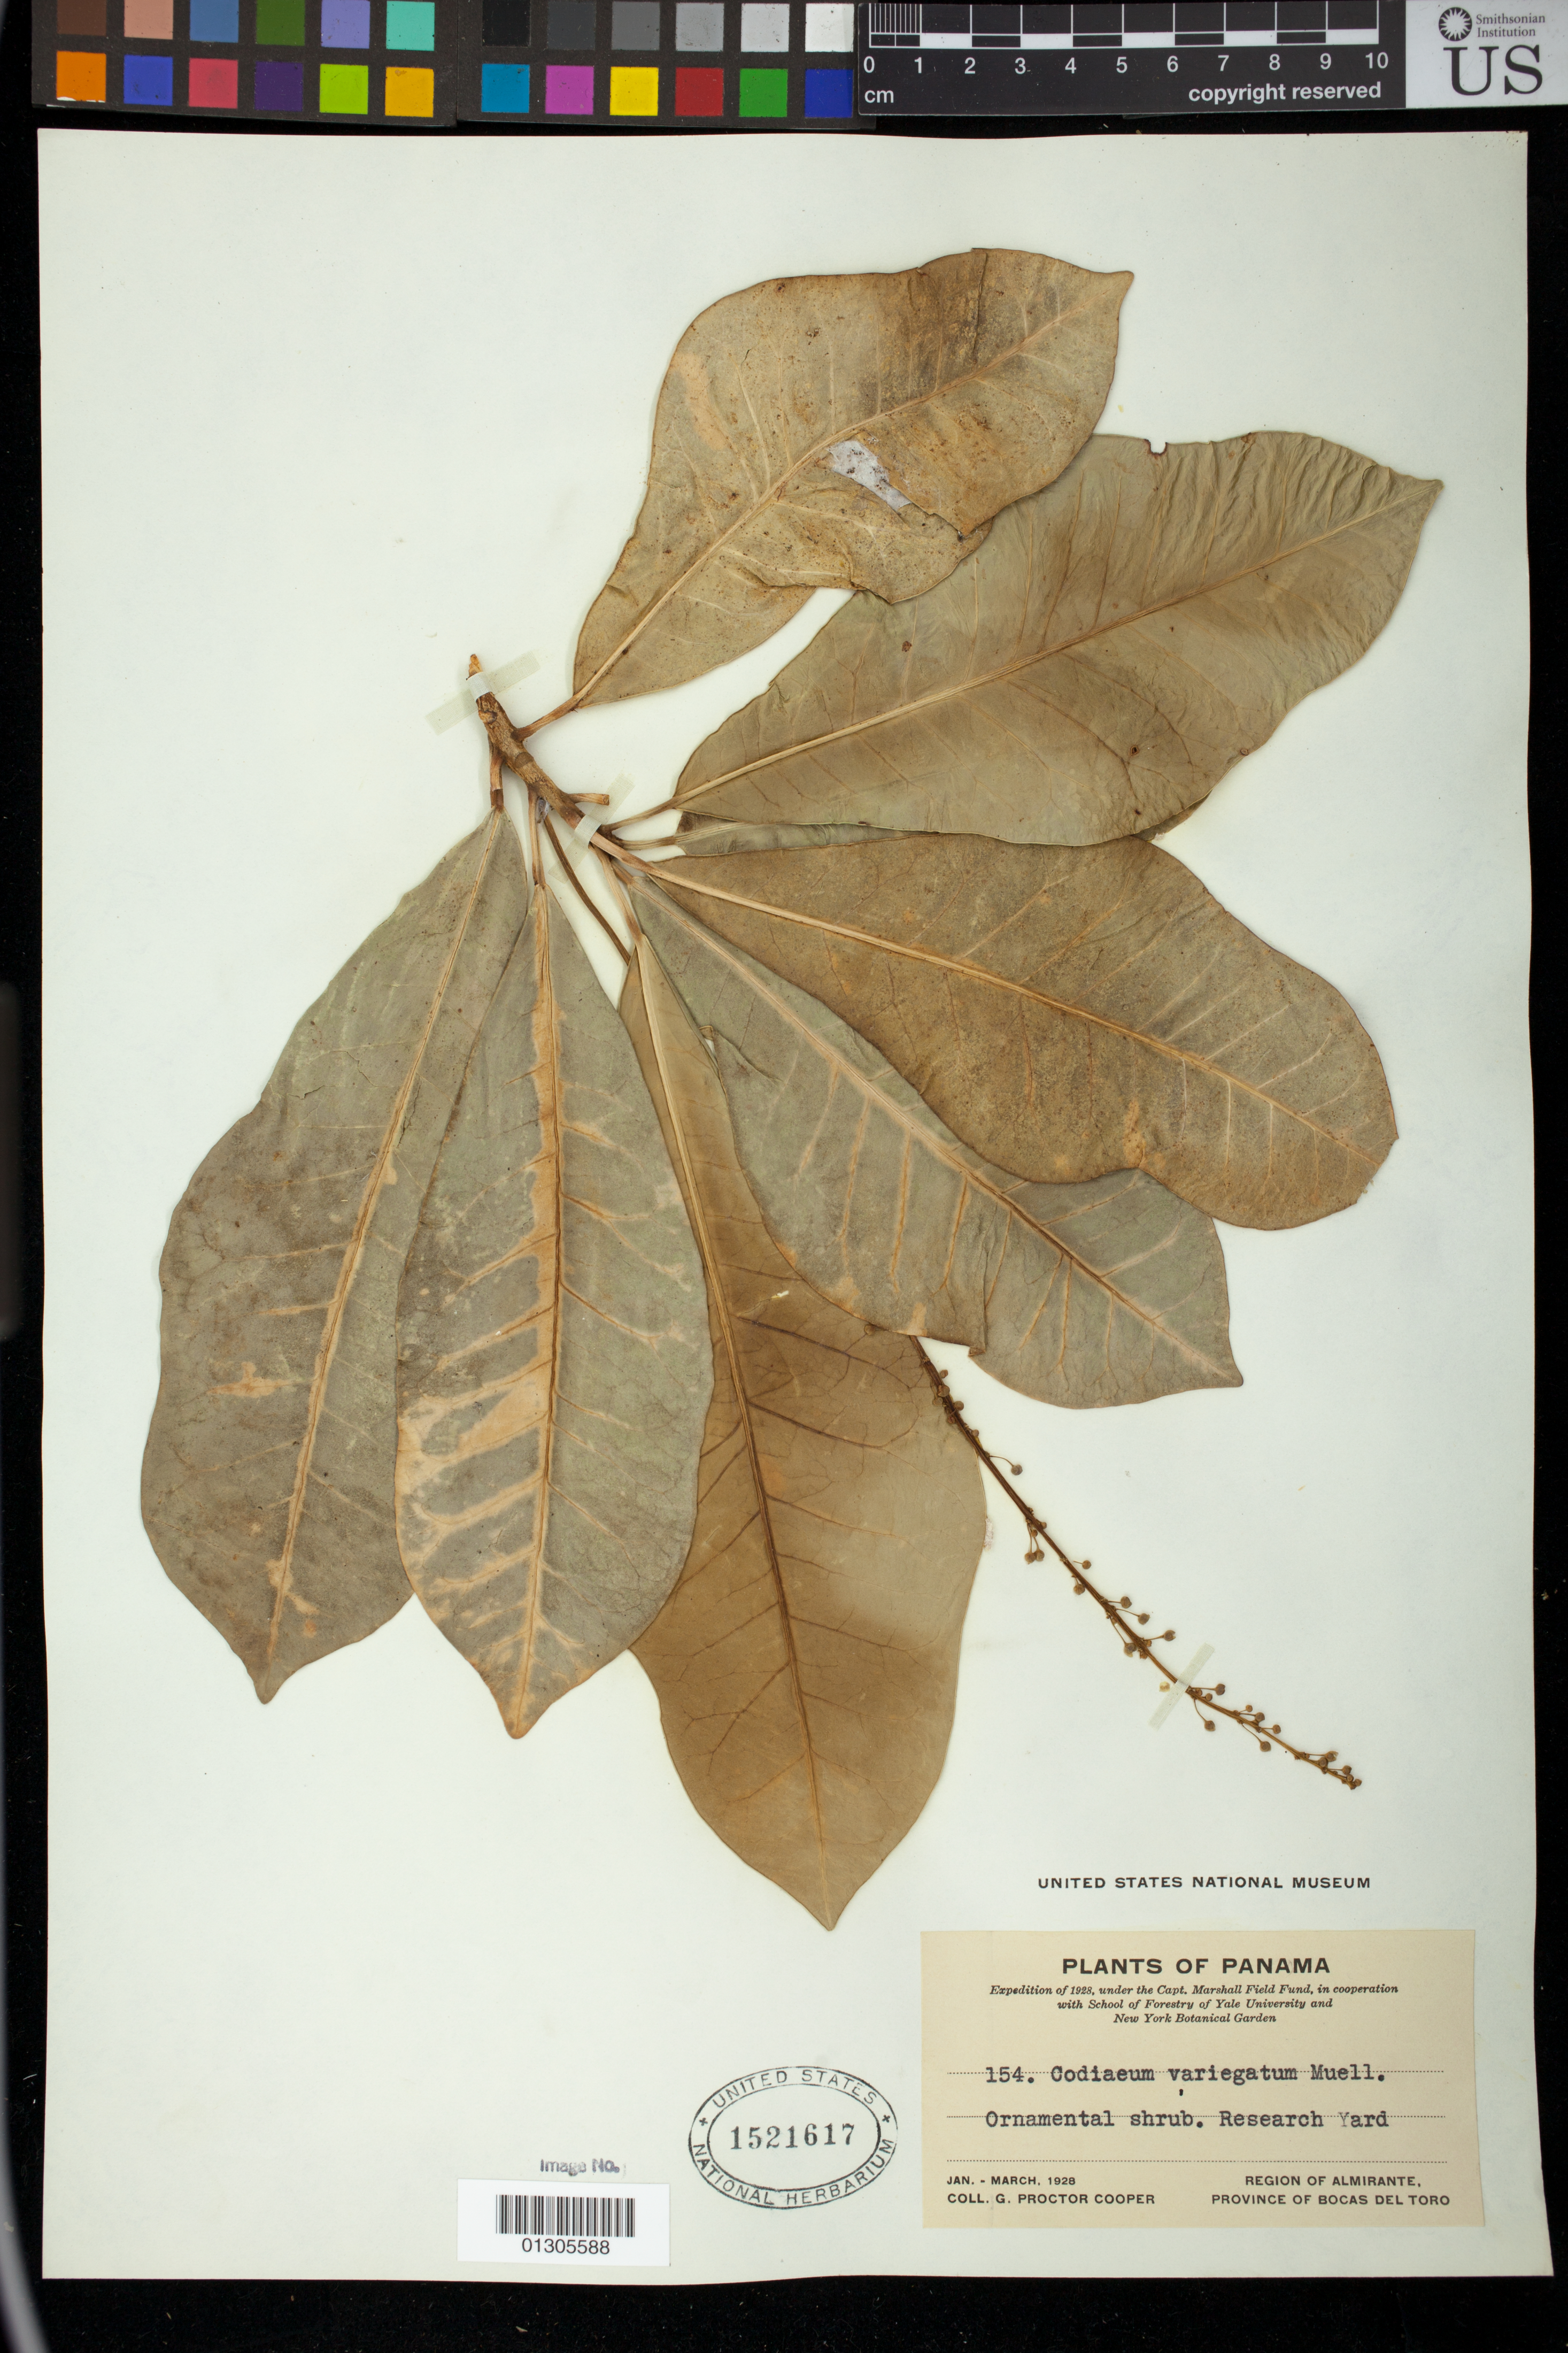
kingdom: Plantae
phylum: Tracheophyta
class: Magnoliopsida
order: Malpighiales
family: Euphorbiaceae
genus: Codiaeum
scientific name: Codiaeum variegatum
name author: (L.) Rumph. ex A. Juss.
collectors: G. Cooper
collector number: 154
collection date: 1928-01/1928-03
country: Panama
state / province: Bocas del Toro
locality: Region of Almirante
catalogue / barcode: US 1521617